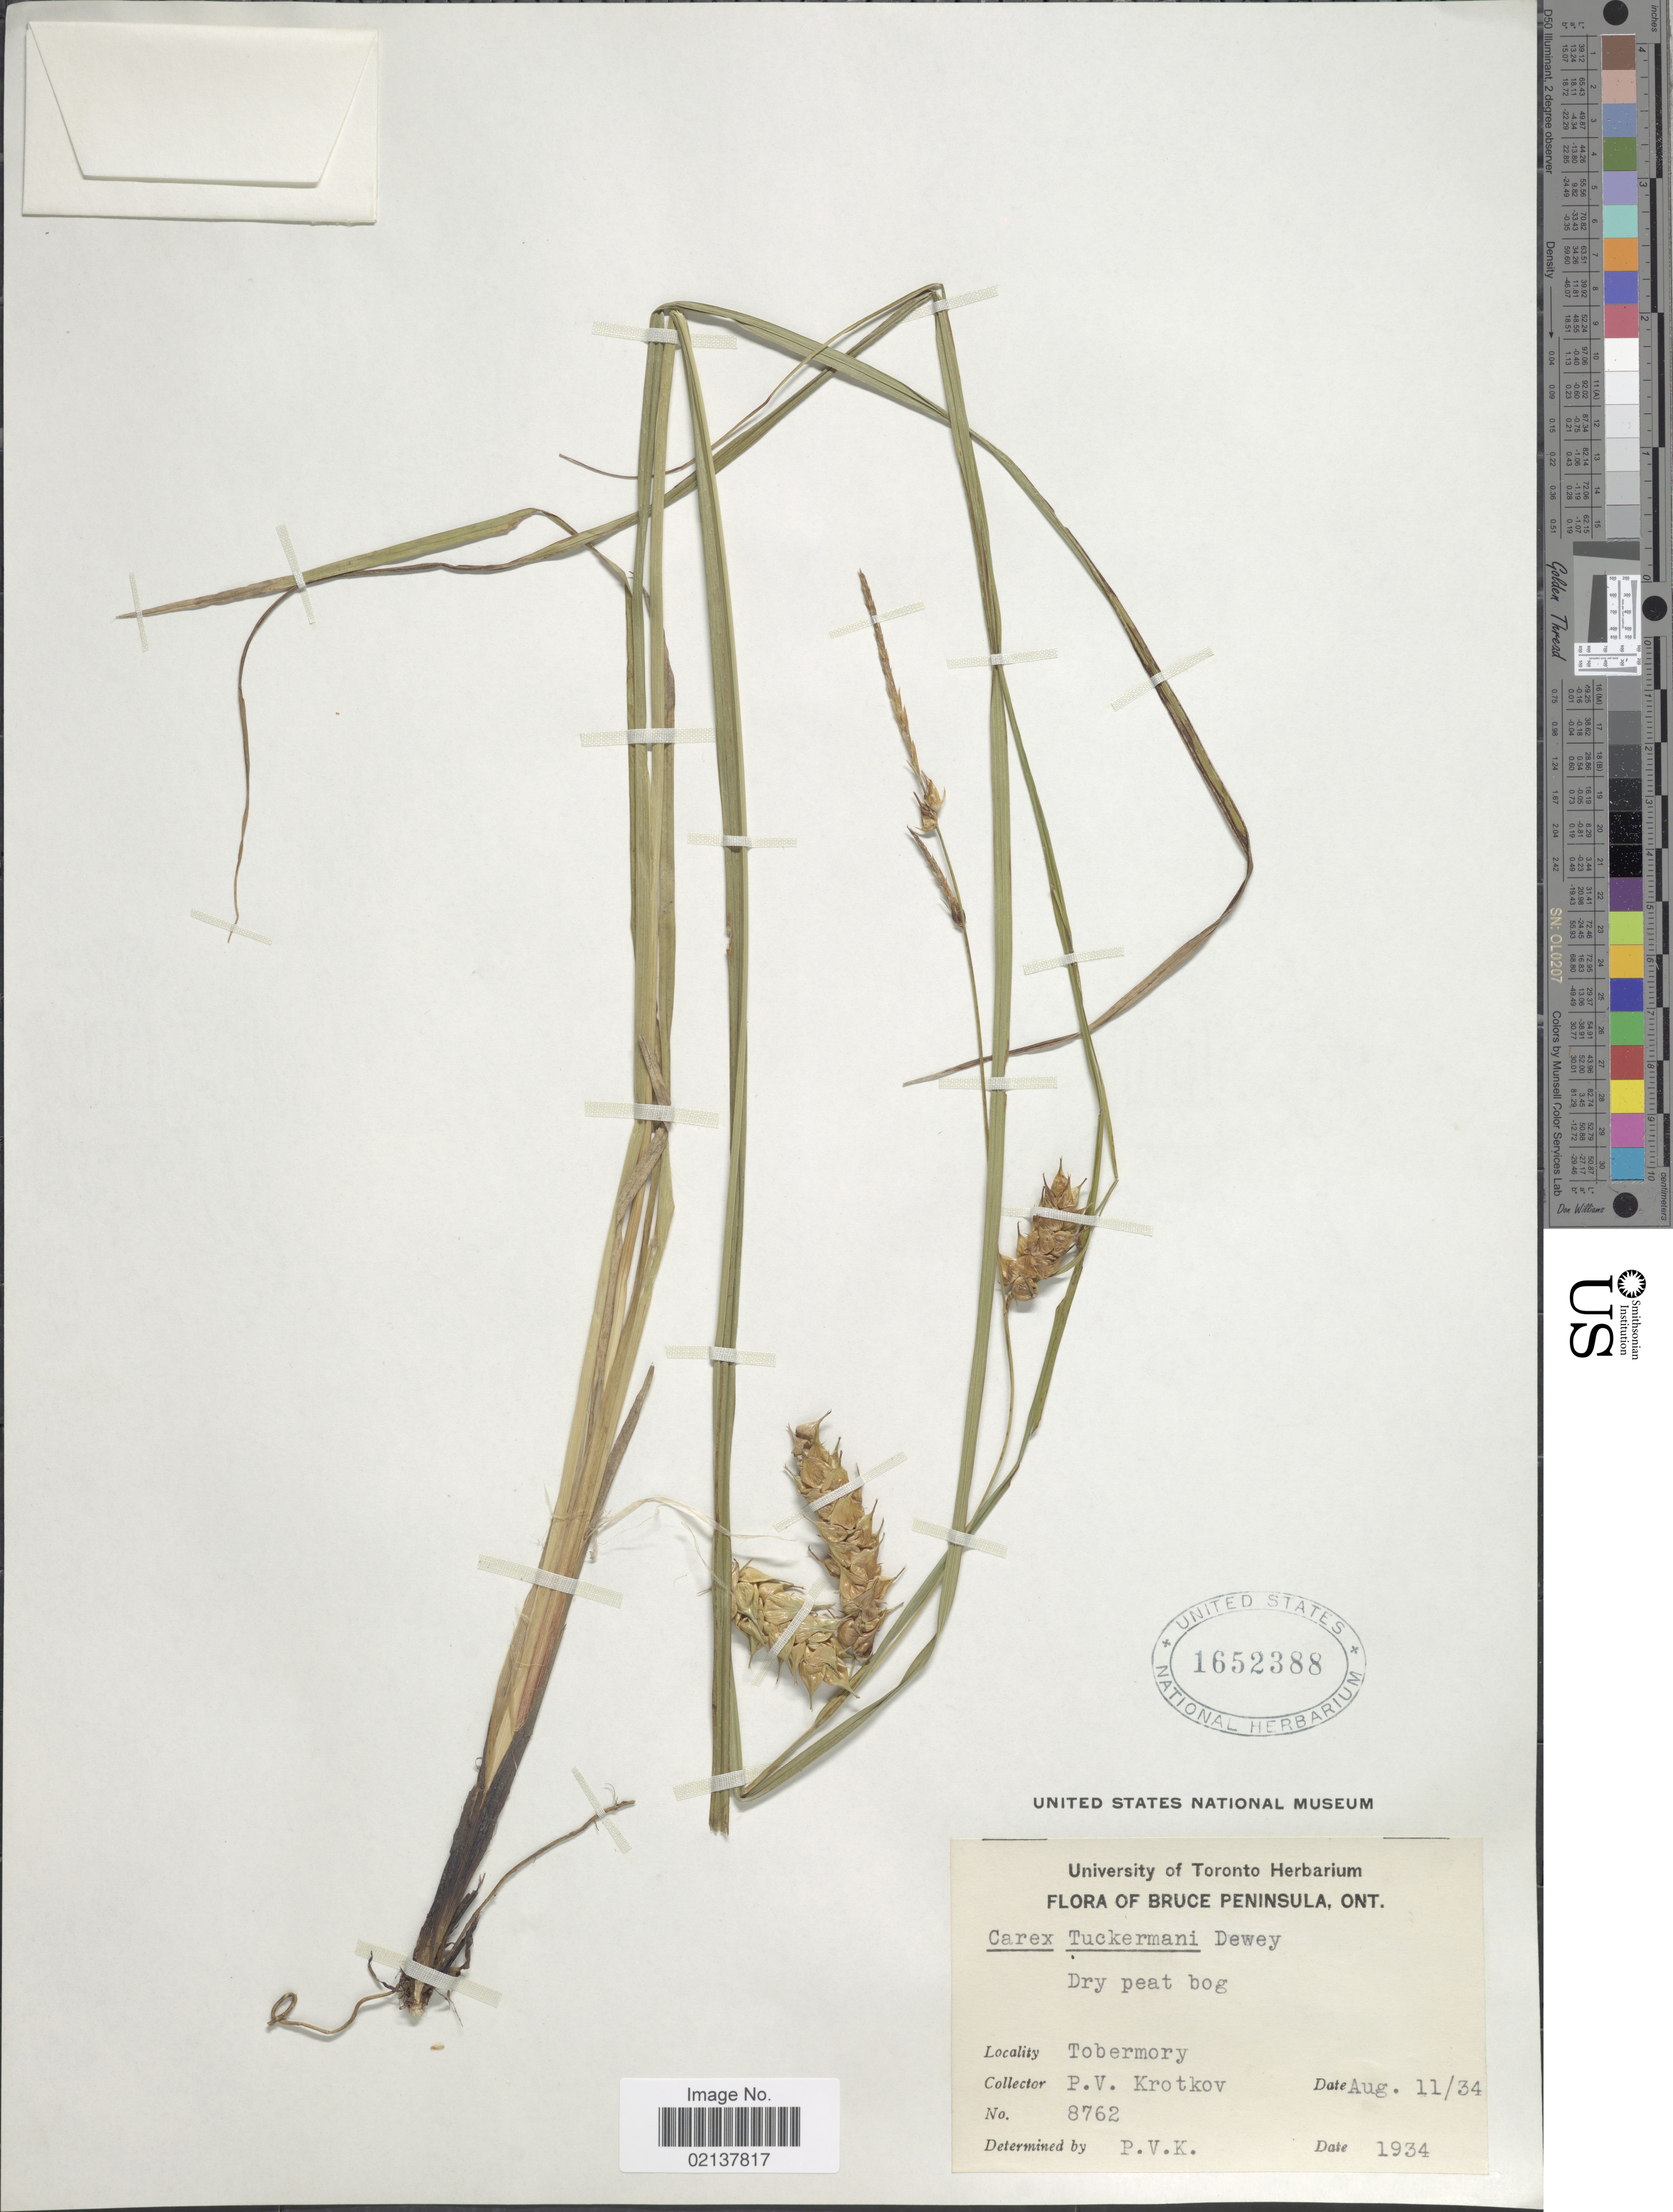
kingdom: Plantae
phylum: Tracheophyta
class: Liliopsida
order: Poales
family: Cyperaceae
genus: Carex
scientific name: Carex tuckermanii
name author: Boott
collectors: P. V. Krotkov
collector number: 8762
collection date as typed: Transcribed d/m/y: 11/8/34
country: Canada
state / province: Ontario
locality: Bruce Peninsula, Dry peat bog, Tobermory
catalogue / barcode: US 1652388